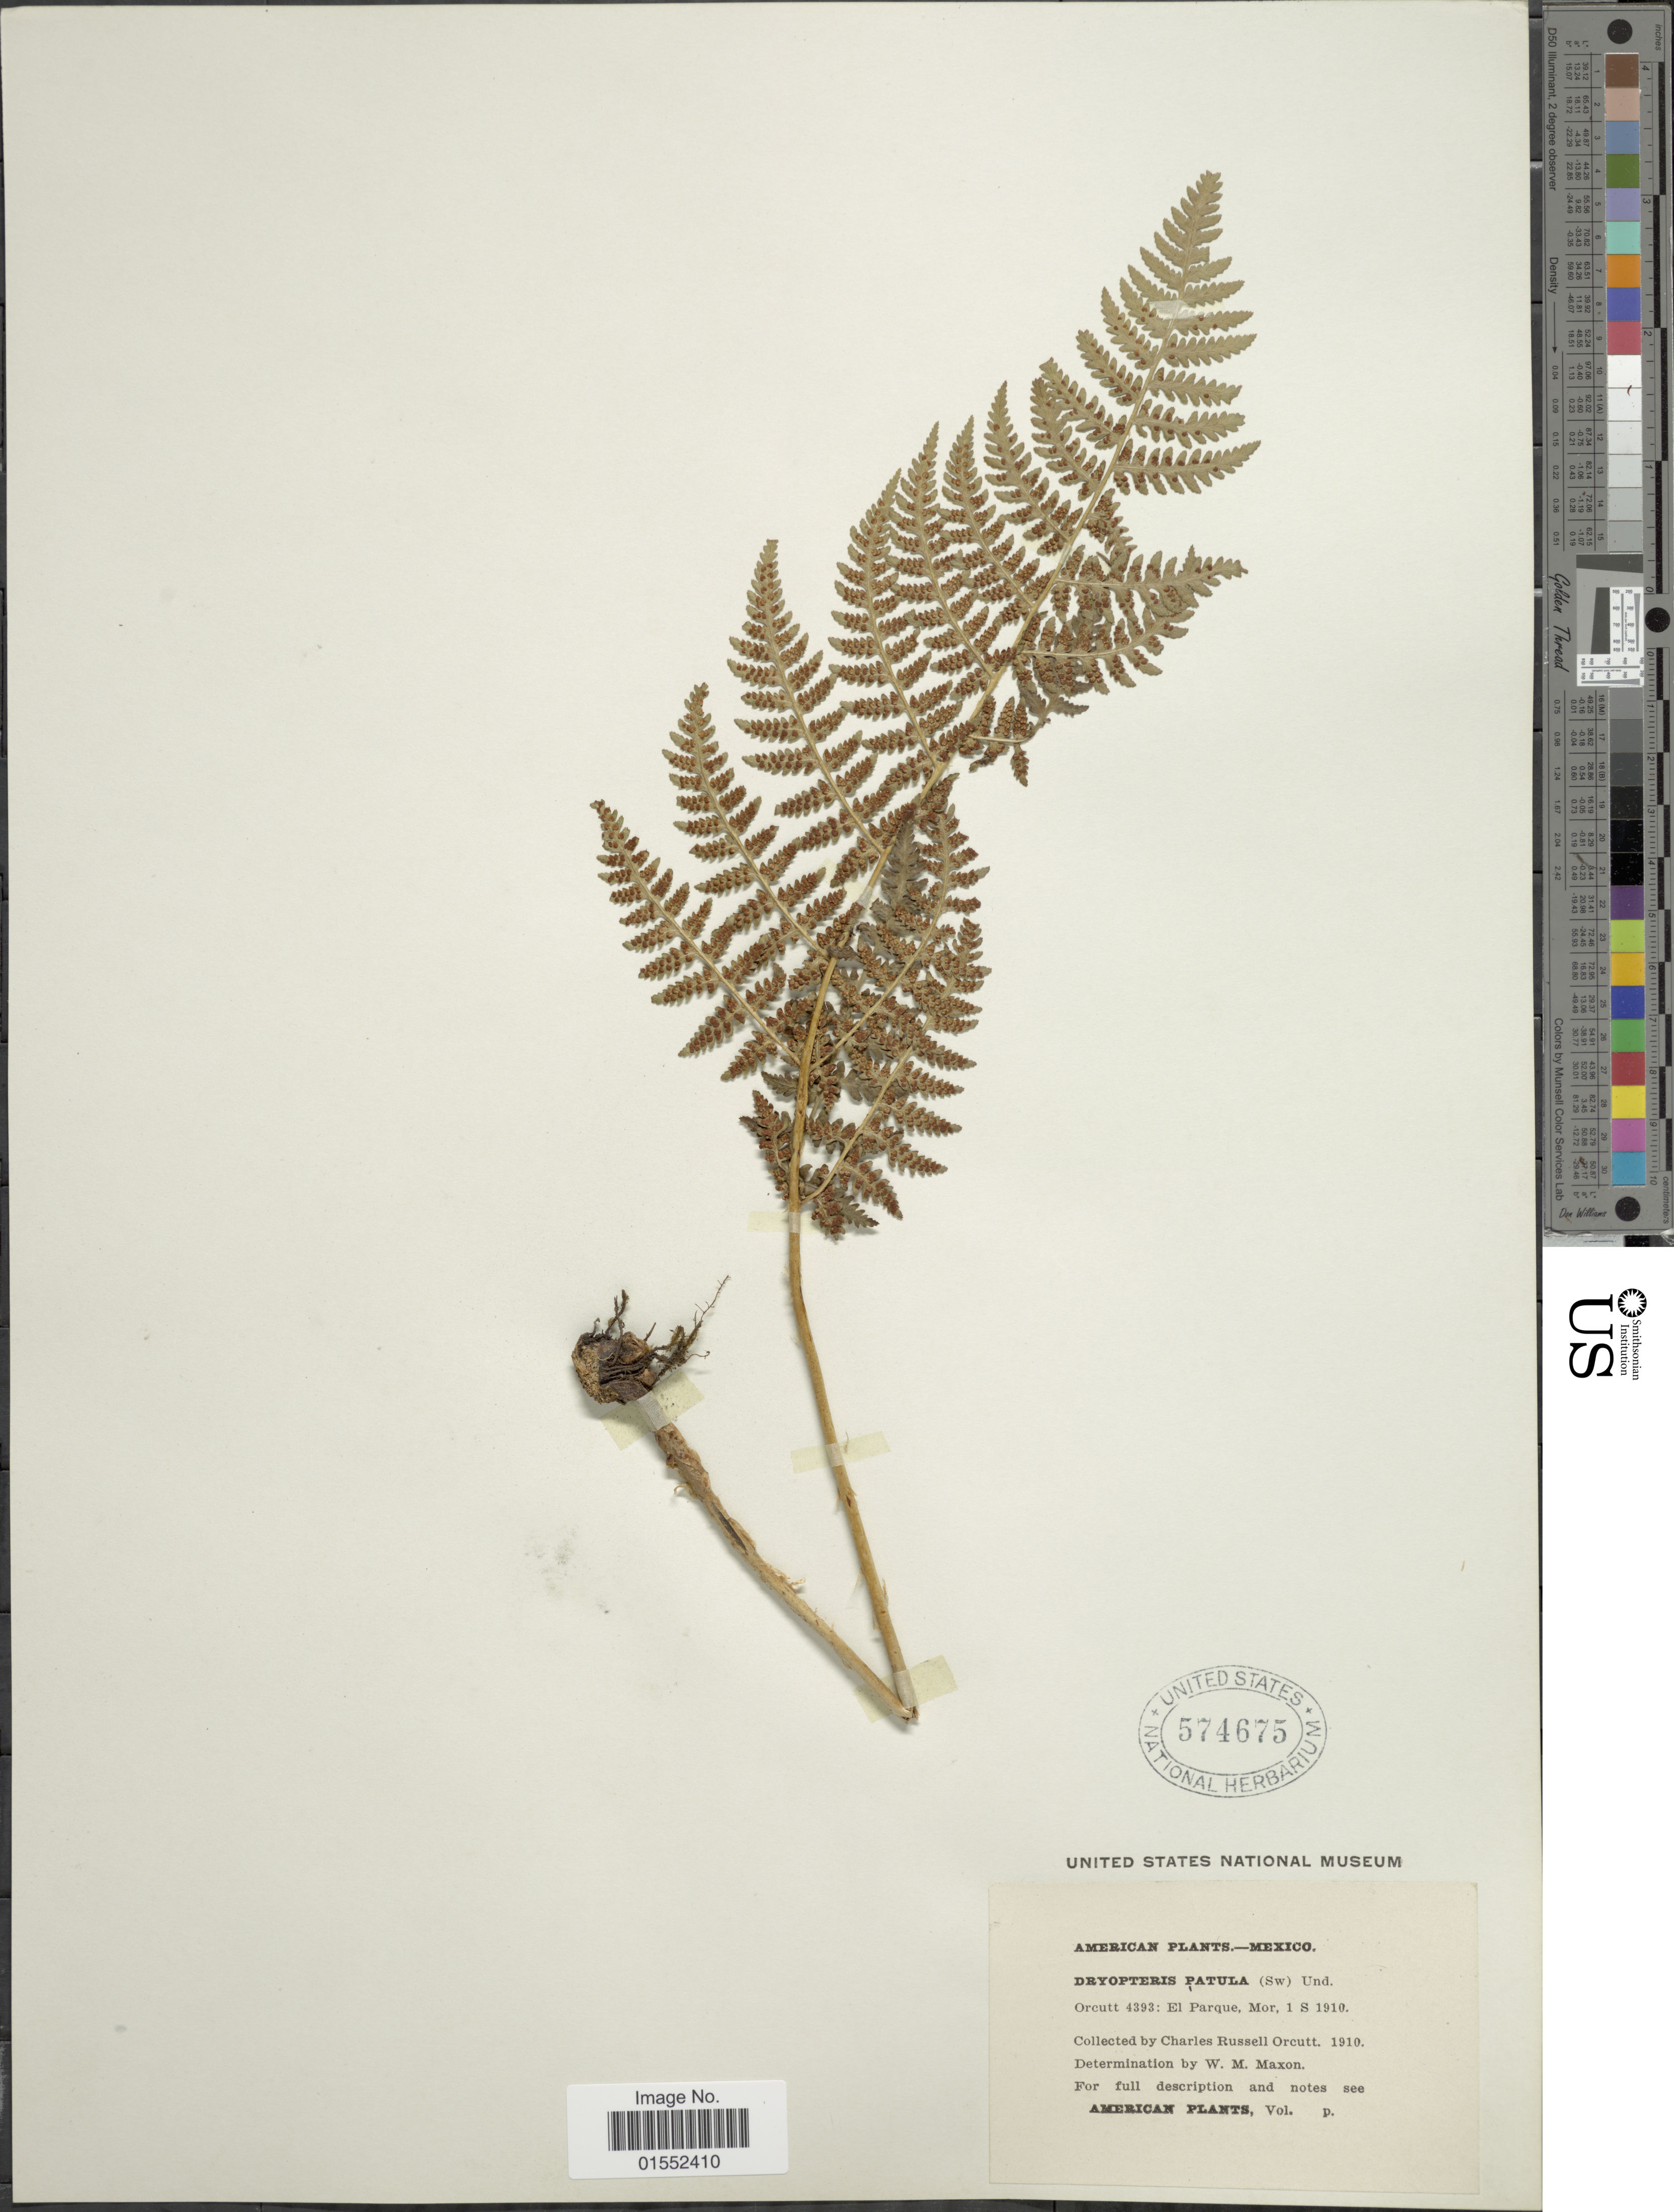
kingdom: Plantae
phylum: Tracheophyta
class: Polypodiopsida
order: Polypodiales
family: Dryopteridaceae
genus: Dryopteris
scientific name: Dryopteris maxonii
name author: Underw. & C. Chr.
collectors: C. R. Orcutt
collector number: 4393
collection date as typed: S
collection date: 1910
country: Mexico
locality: El Parque, Mot.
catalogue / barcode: US 574675